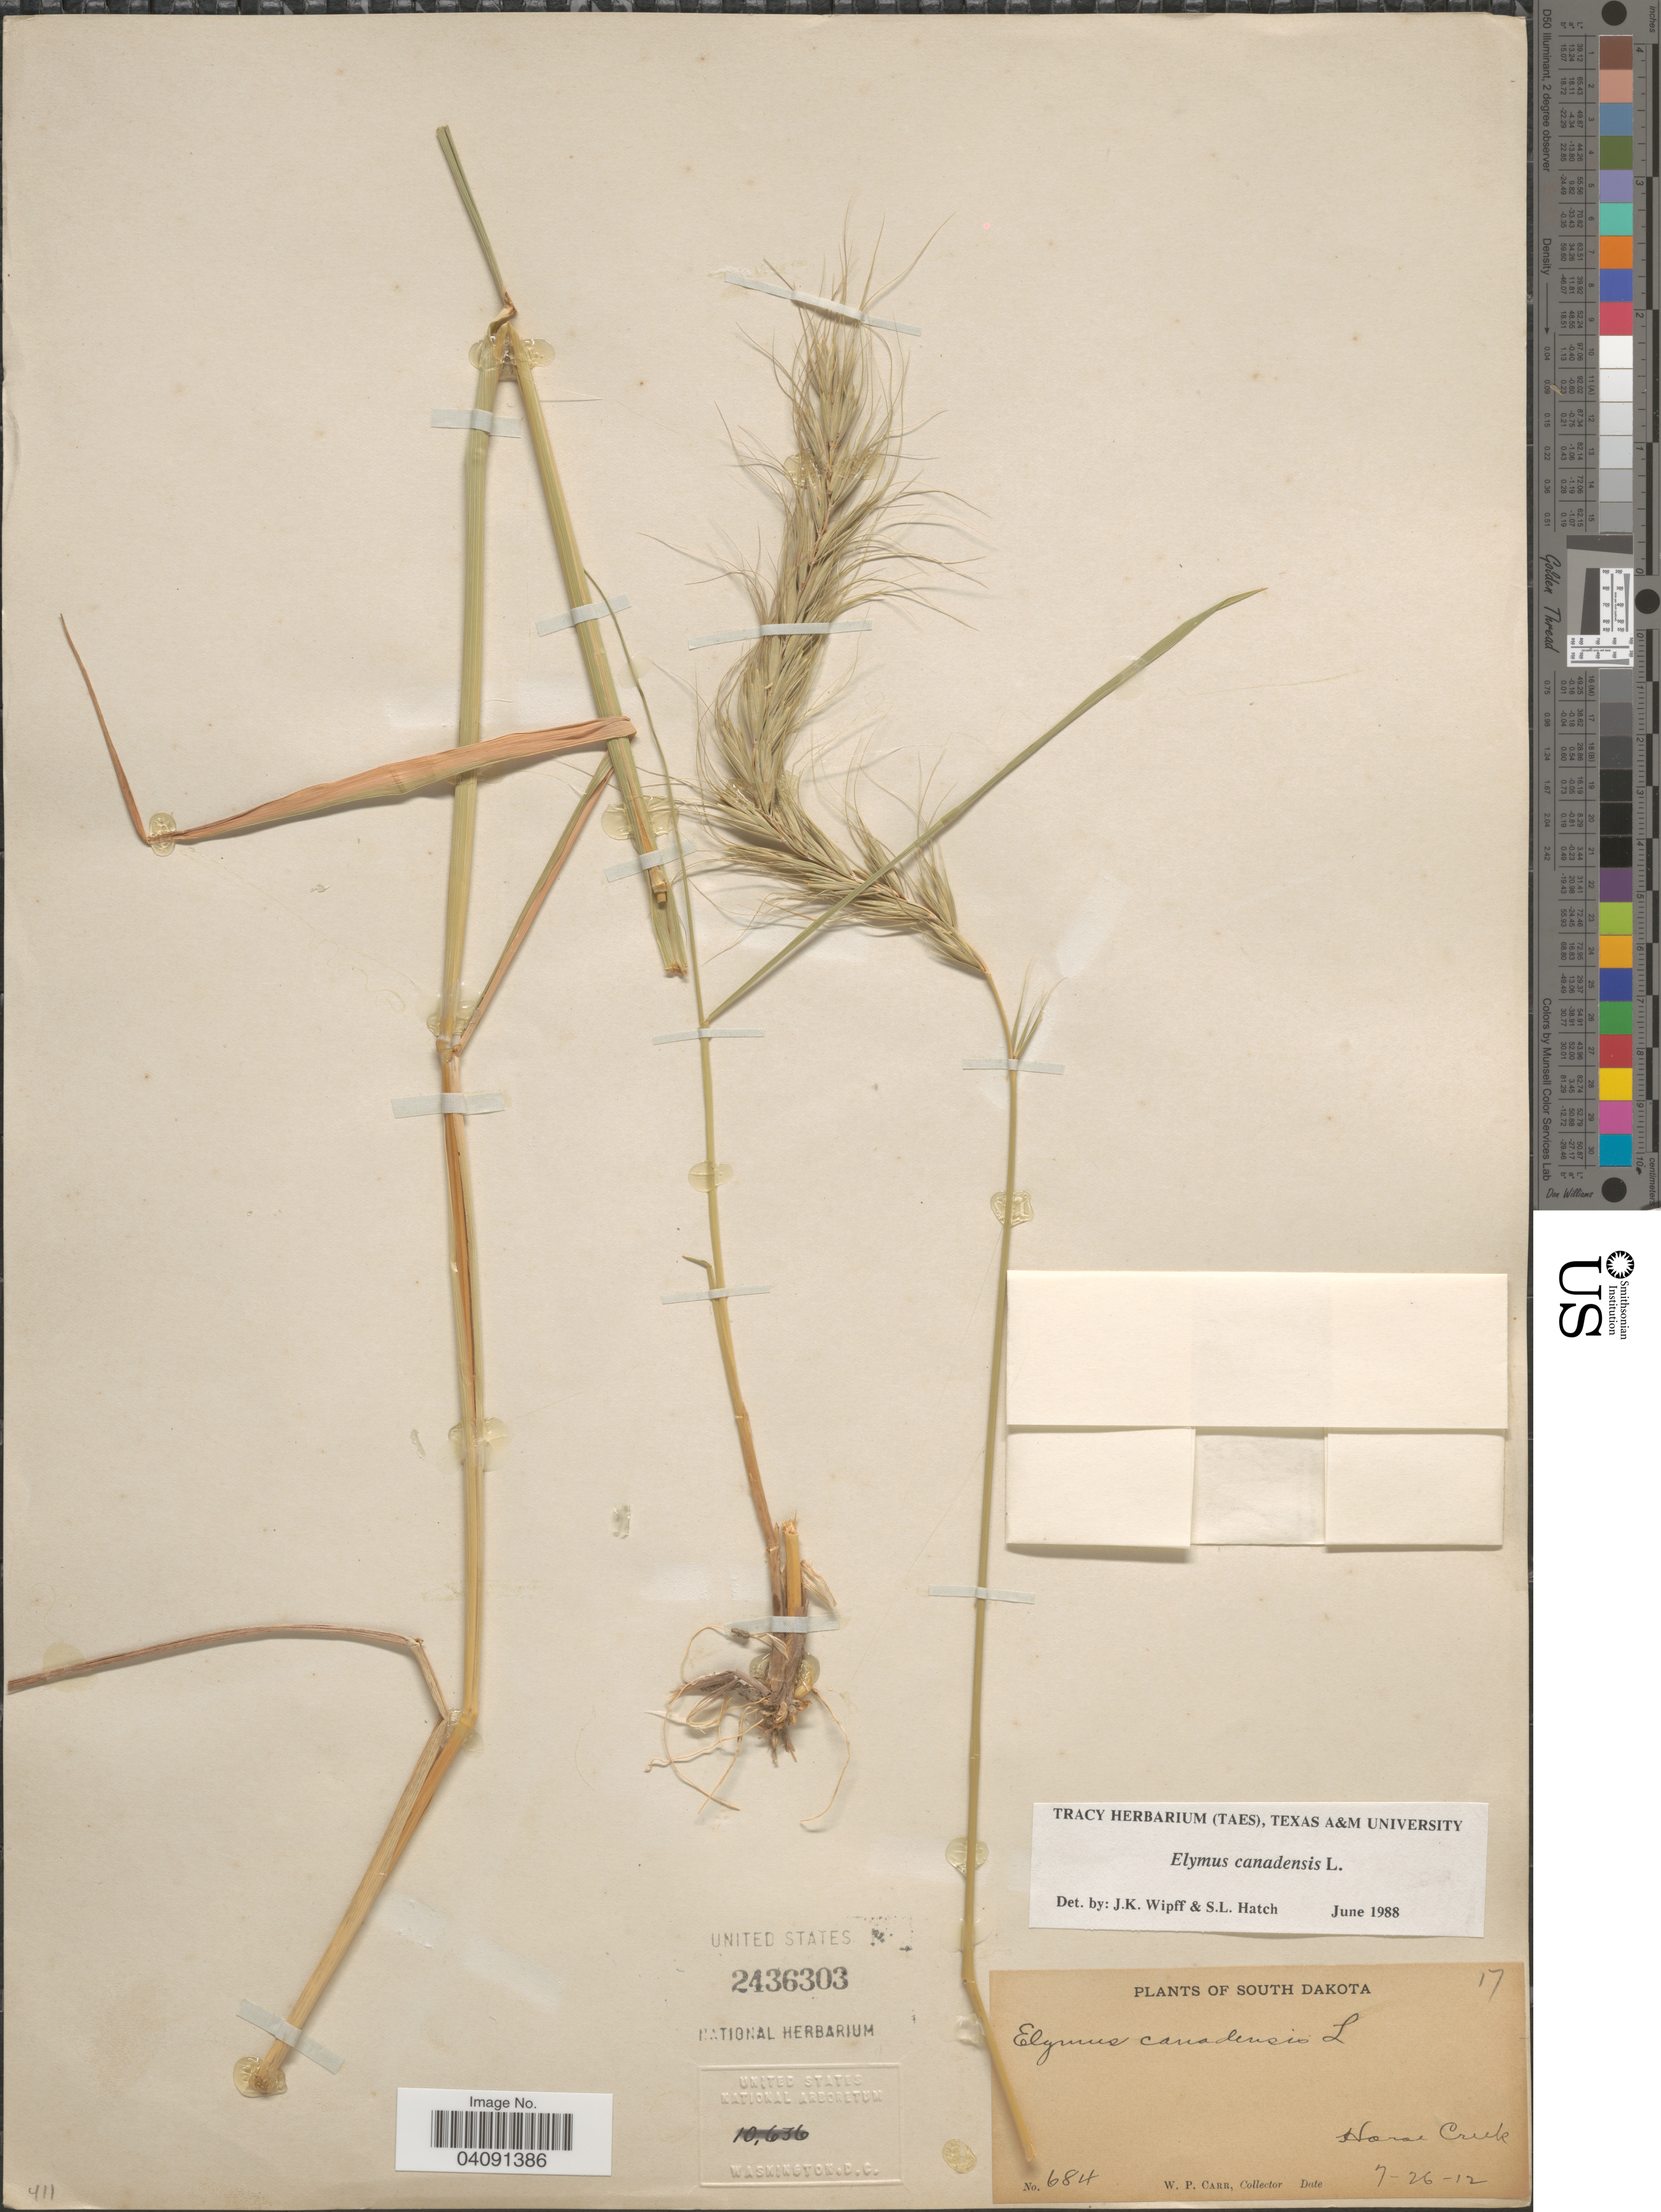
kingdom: Plantae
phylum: Tracheophyta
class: Liliopsida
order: Poales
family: Poaceae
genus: Elymus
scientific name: Elymus canadensis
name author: L.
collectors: W. Carr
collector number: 684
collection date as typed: Transcribed d/m/y: 26/7/12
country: United States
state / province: South Dakota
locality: Horse Creek.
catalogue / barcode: US 2436303